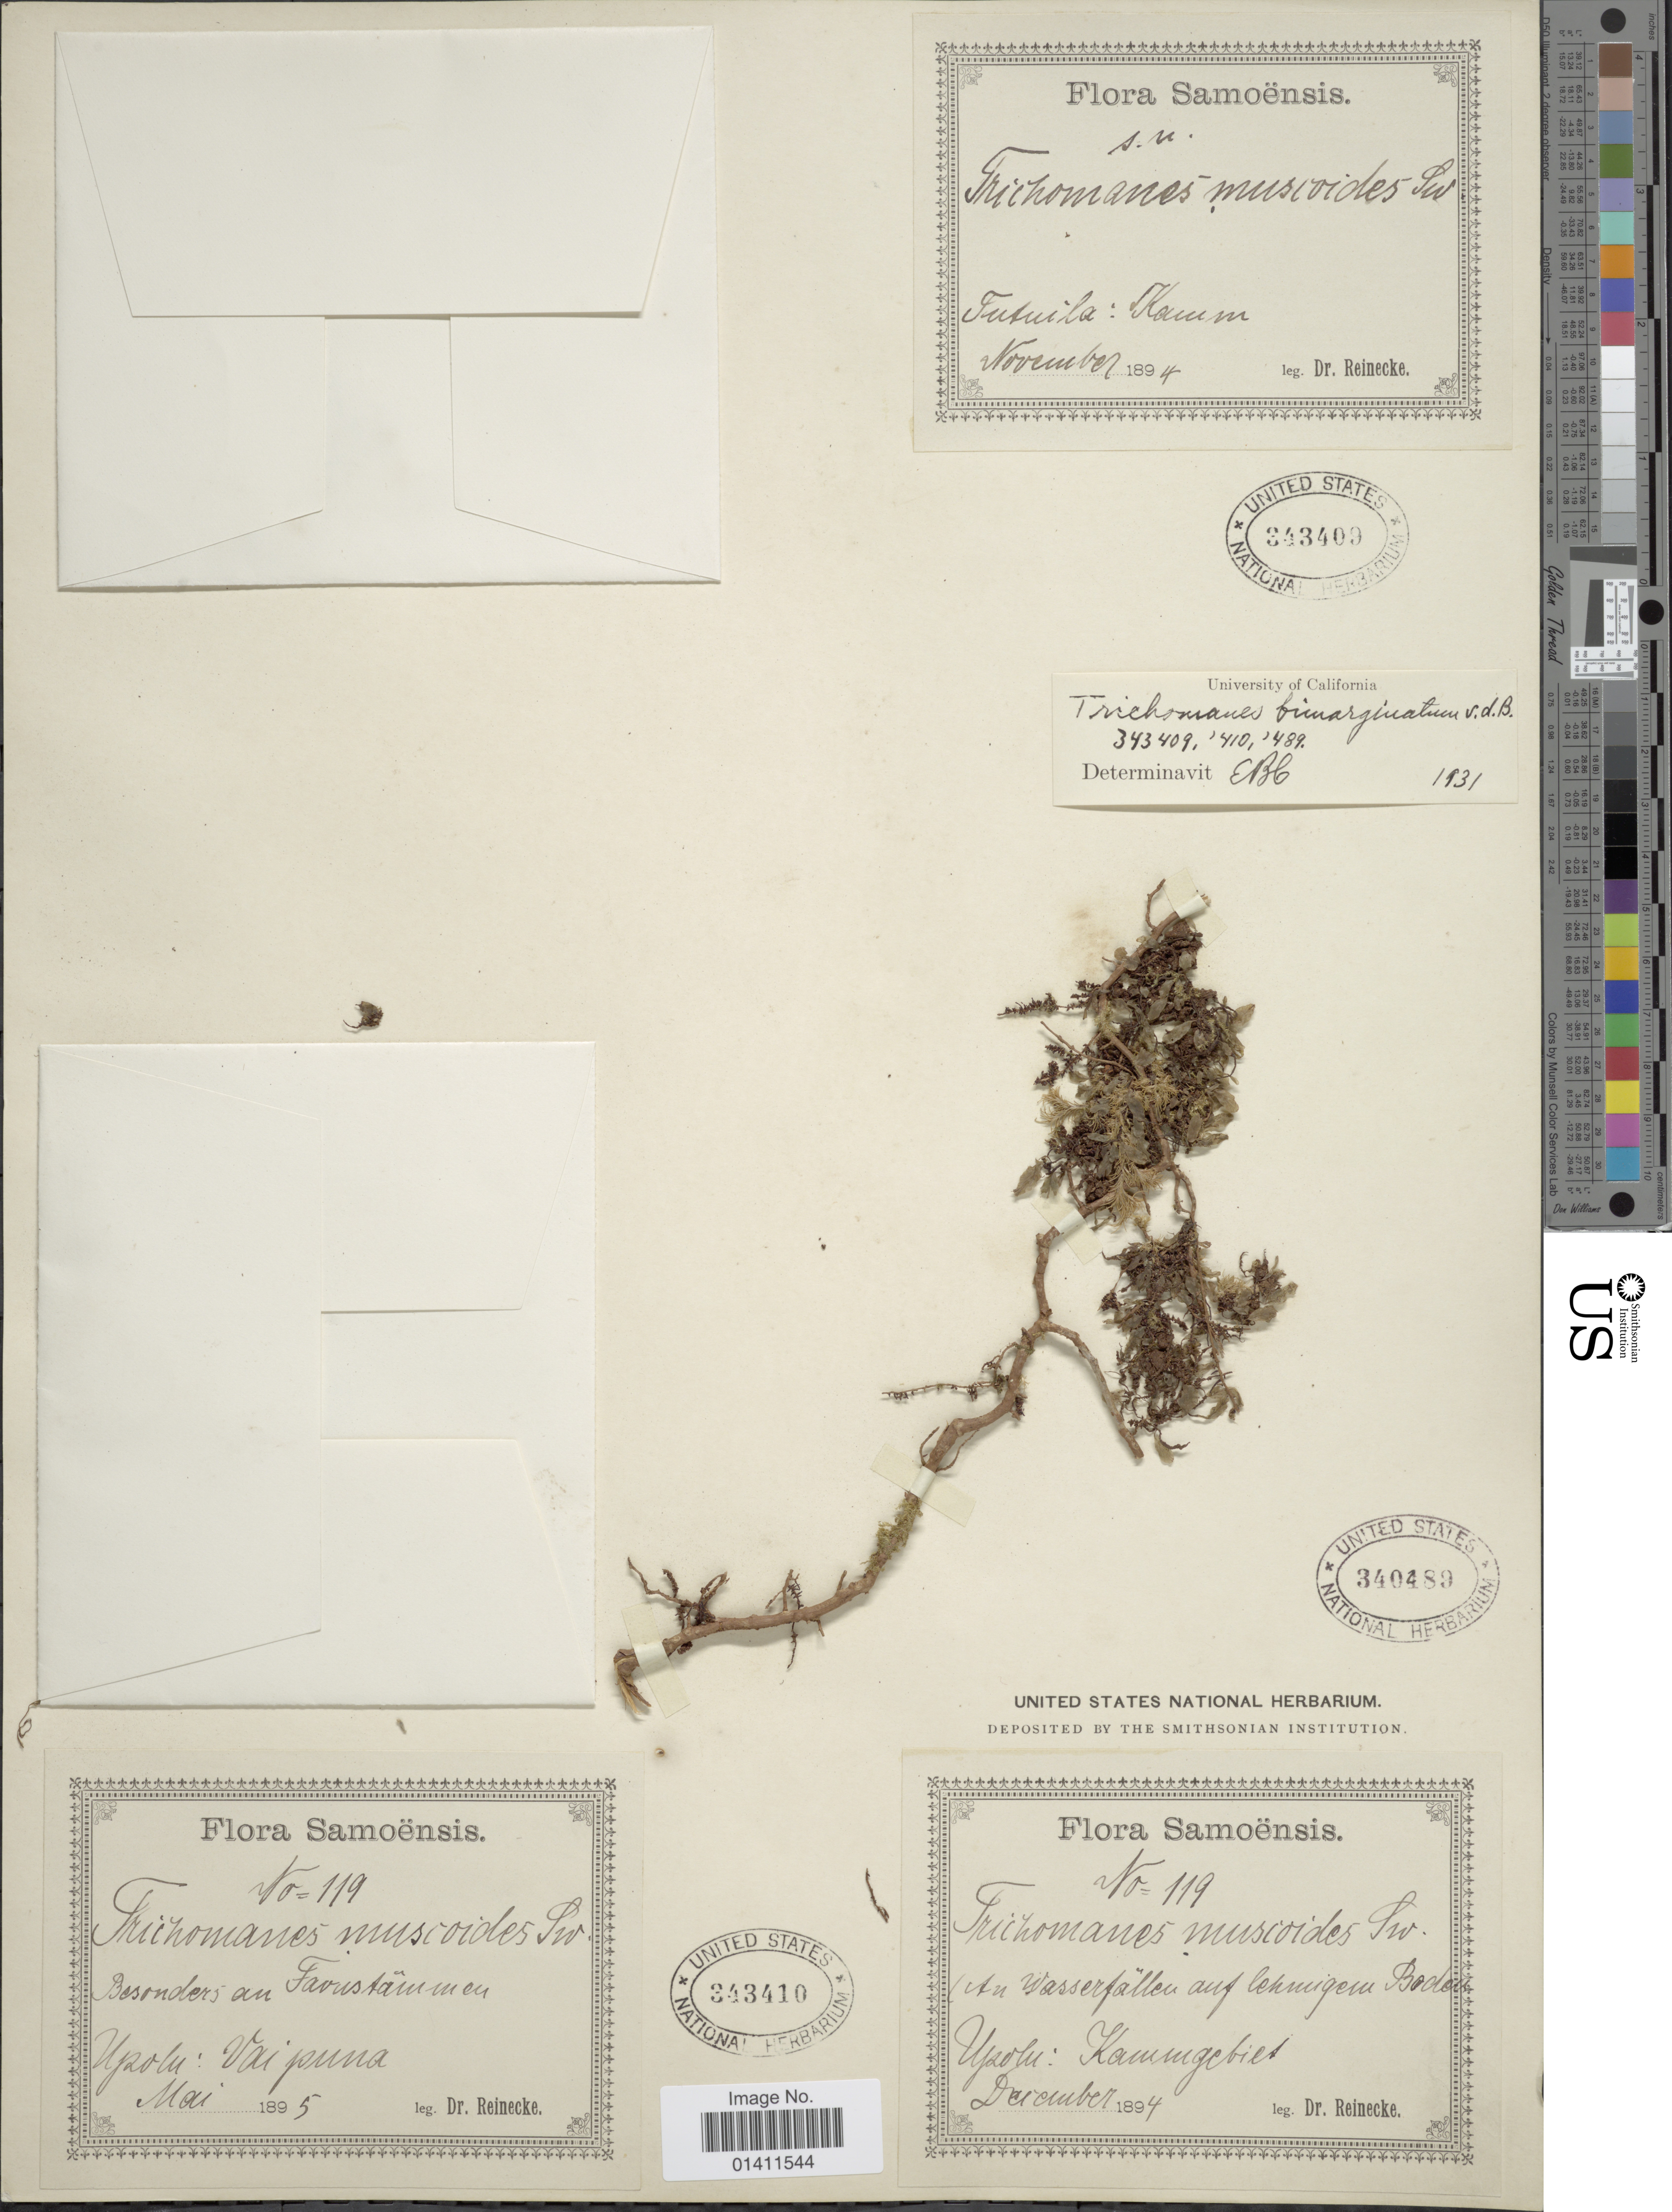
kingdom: Plantae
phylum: Tracheophyta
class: Polypodiopsida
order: Hymenophyllales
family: Hymenophyllaceae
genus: Didymoglossum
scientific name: Didymoglossum bimarginatum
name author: (Bosch) Ebihara & K. Iwats.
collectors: -- Reinecke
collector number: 119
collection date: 1894-12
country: Samoa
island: Upolu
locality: Upolu: Kammgebiet.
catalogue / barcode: US 340489